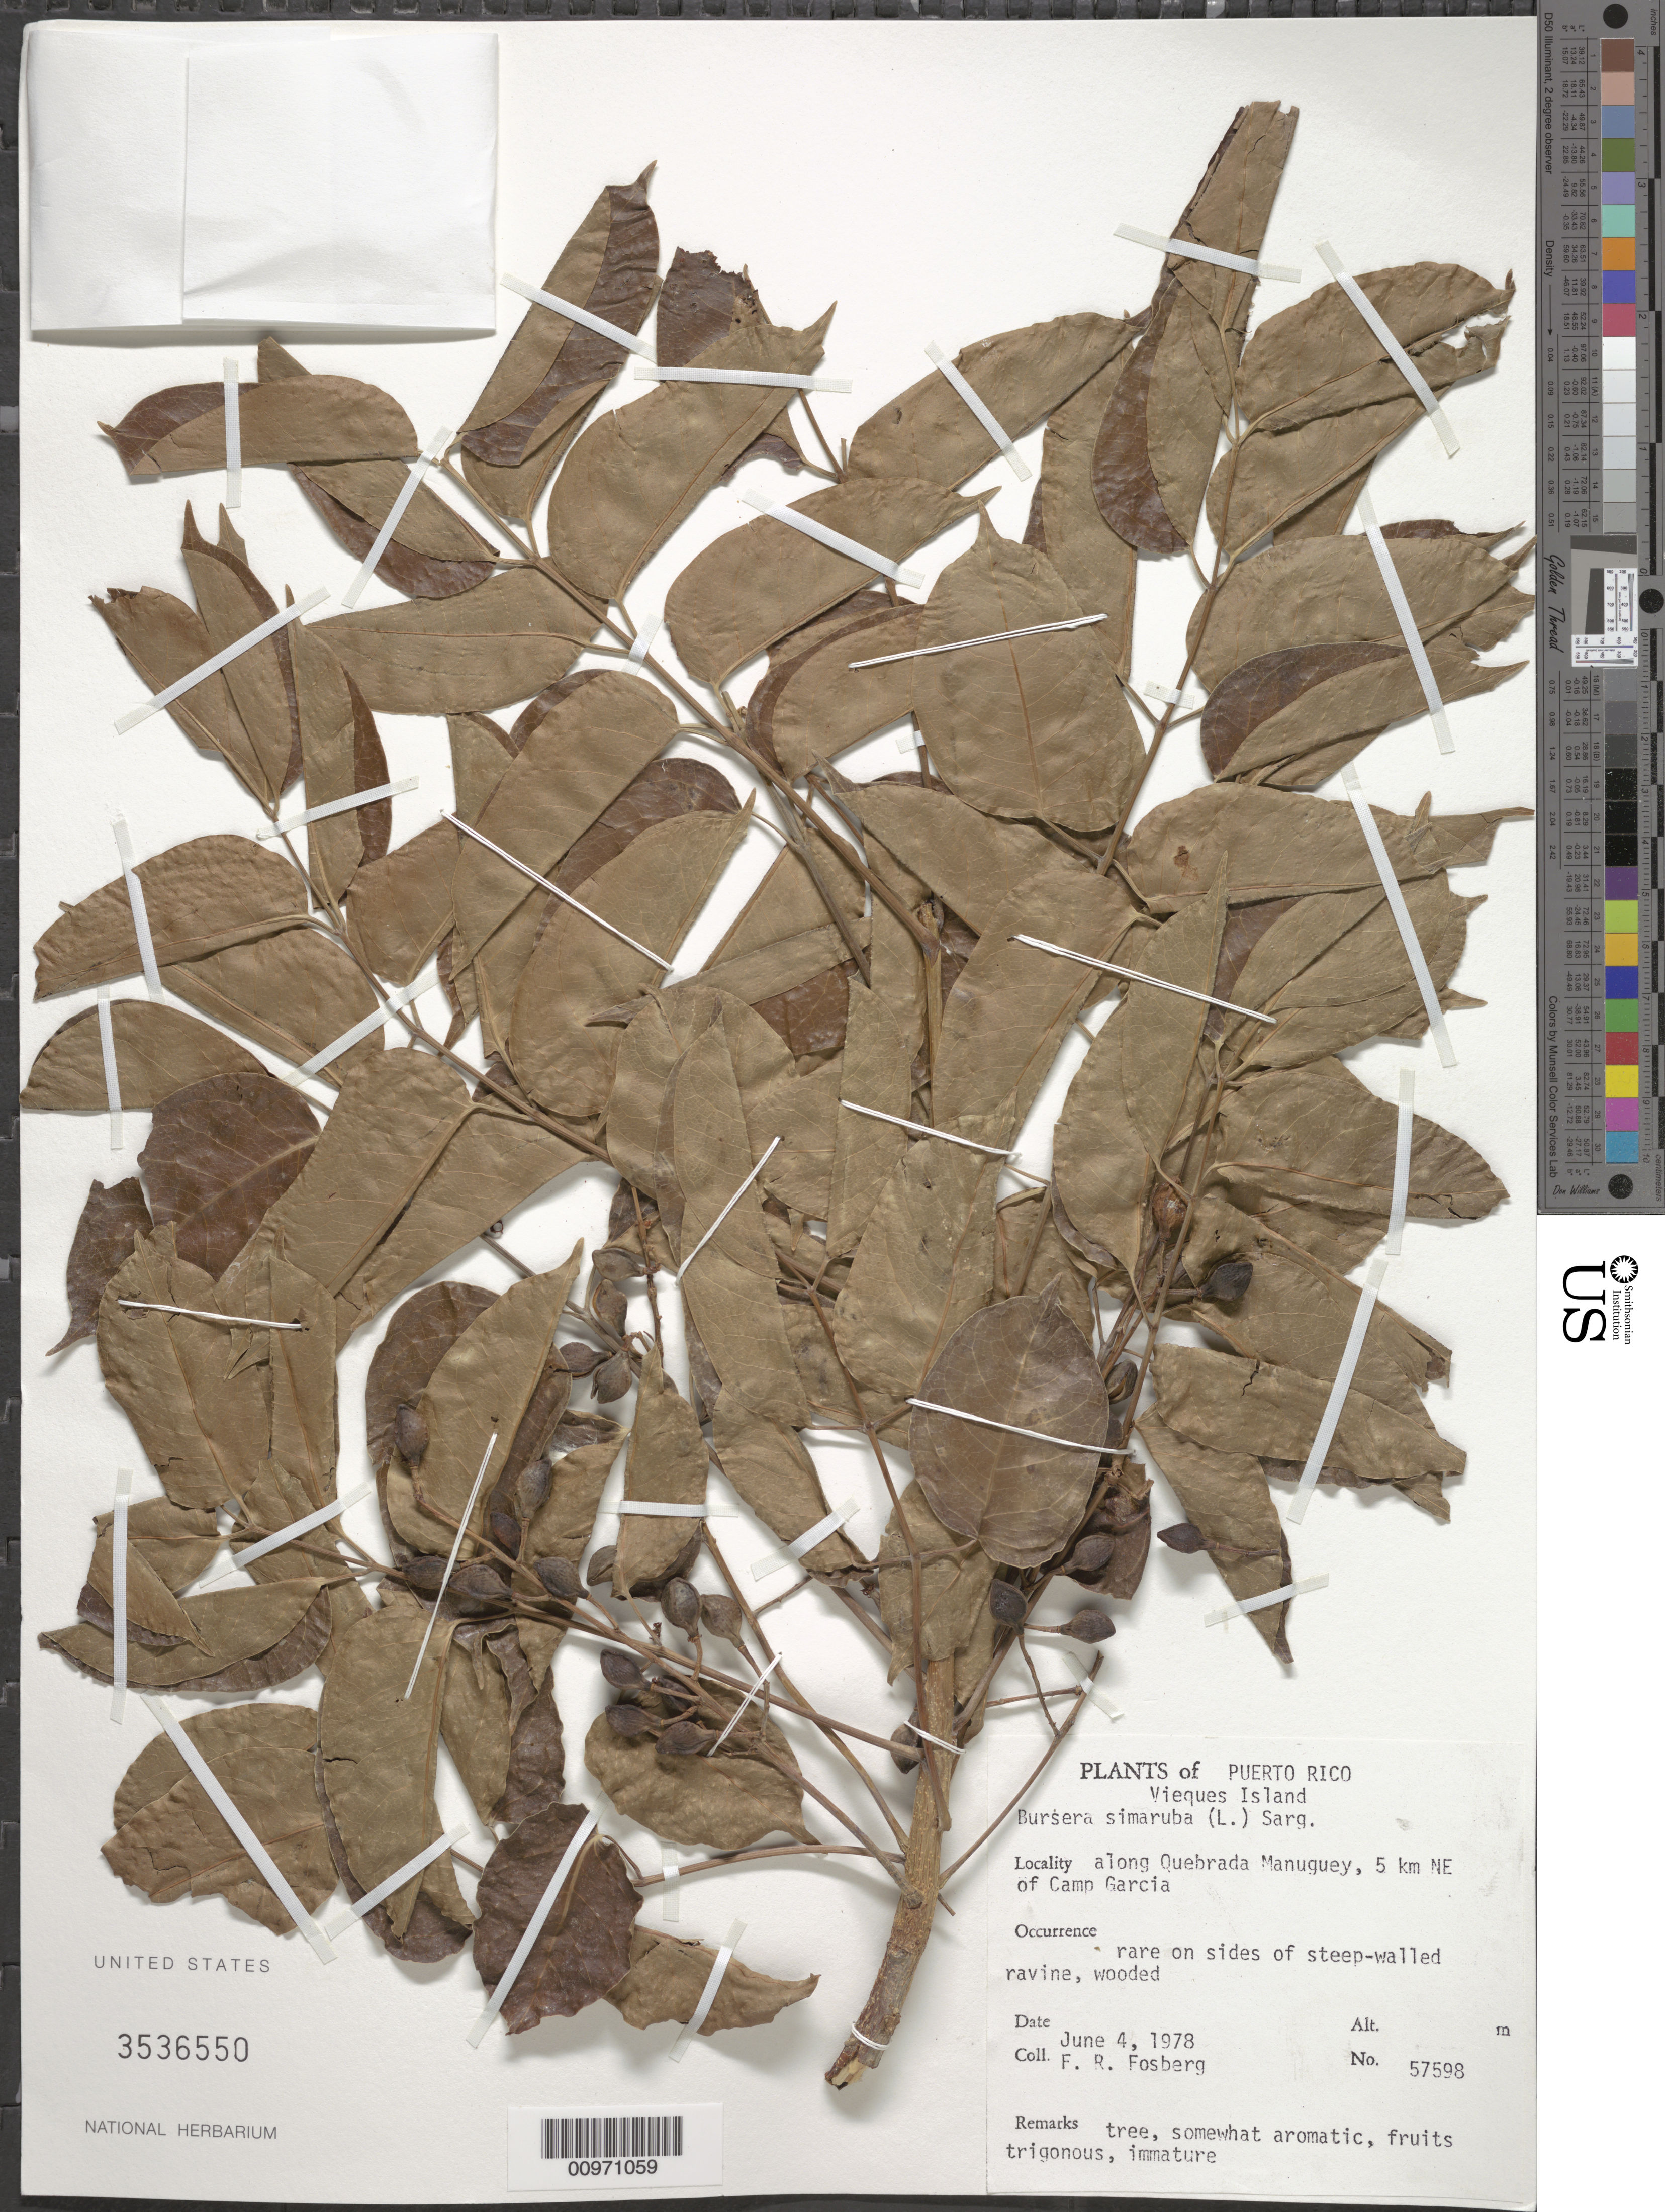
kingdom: Plantae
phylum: Tracheophyta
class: Magnoliopsida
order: Sapindales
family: Burseraceae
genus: Bursera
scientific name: Bursera simaruba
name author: (L.) Sarg.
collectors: F. R. Fosberg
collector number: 57598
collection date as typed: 04 Jun 1978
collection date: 1978-06-04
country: Puerto Rico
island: Vieques I.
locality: Along Quebrada Manuguey, 5 km NE of Camp Garcia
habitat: On sides of steep-walled ravine, wooded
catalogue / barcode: US 3536550